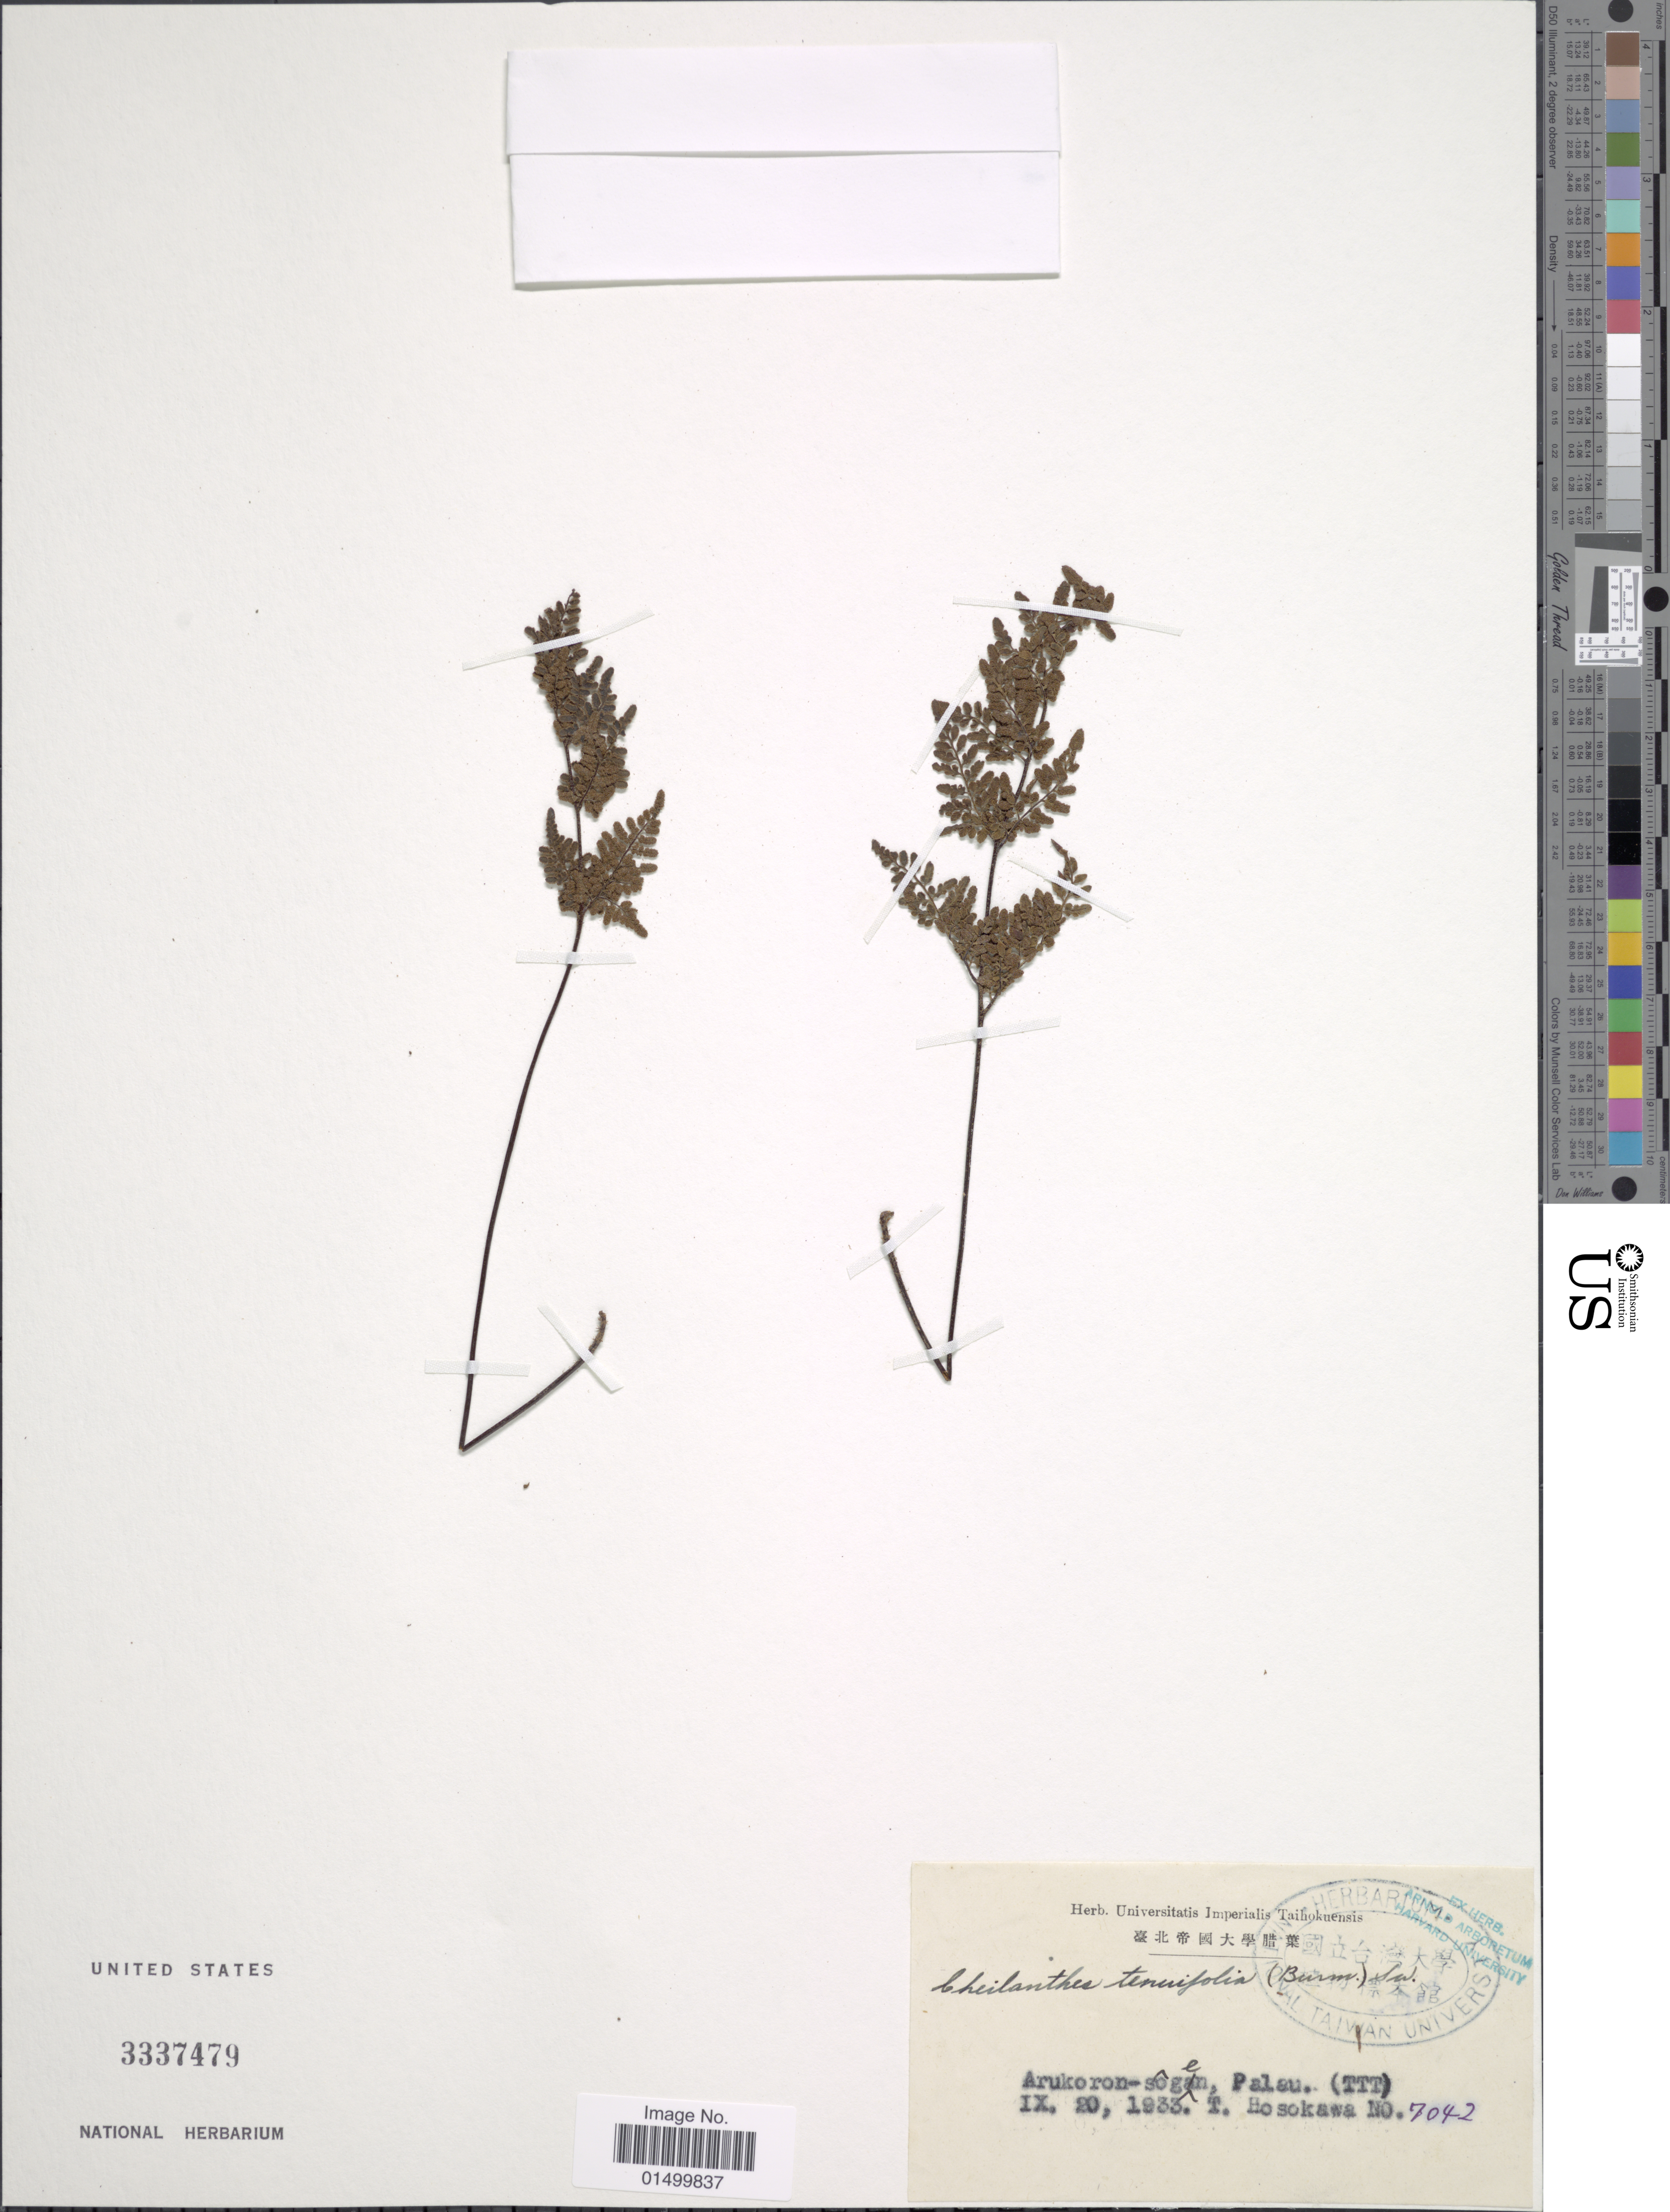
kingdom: Plantae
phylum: Tracheophyta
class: Polypodiopsida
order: Polypodiales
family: Pteridaceae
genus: Cheilanthes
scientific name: Cheilanthes tenuifolia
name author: (Burm. f.) Sw.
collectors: T. Hosokawa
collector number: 7042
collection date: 1933-09-20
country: Palau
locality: Arukoron-Sogan, Palau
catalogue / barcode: US 3337479